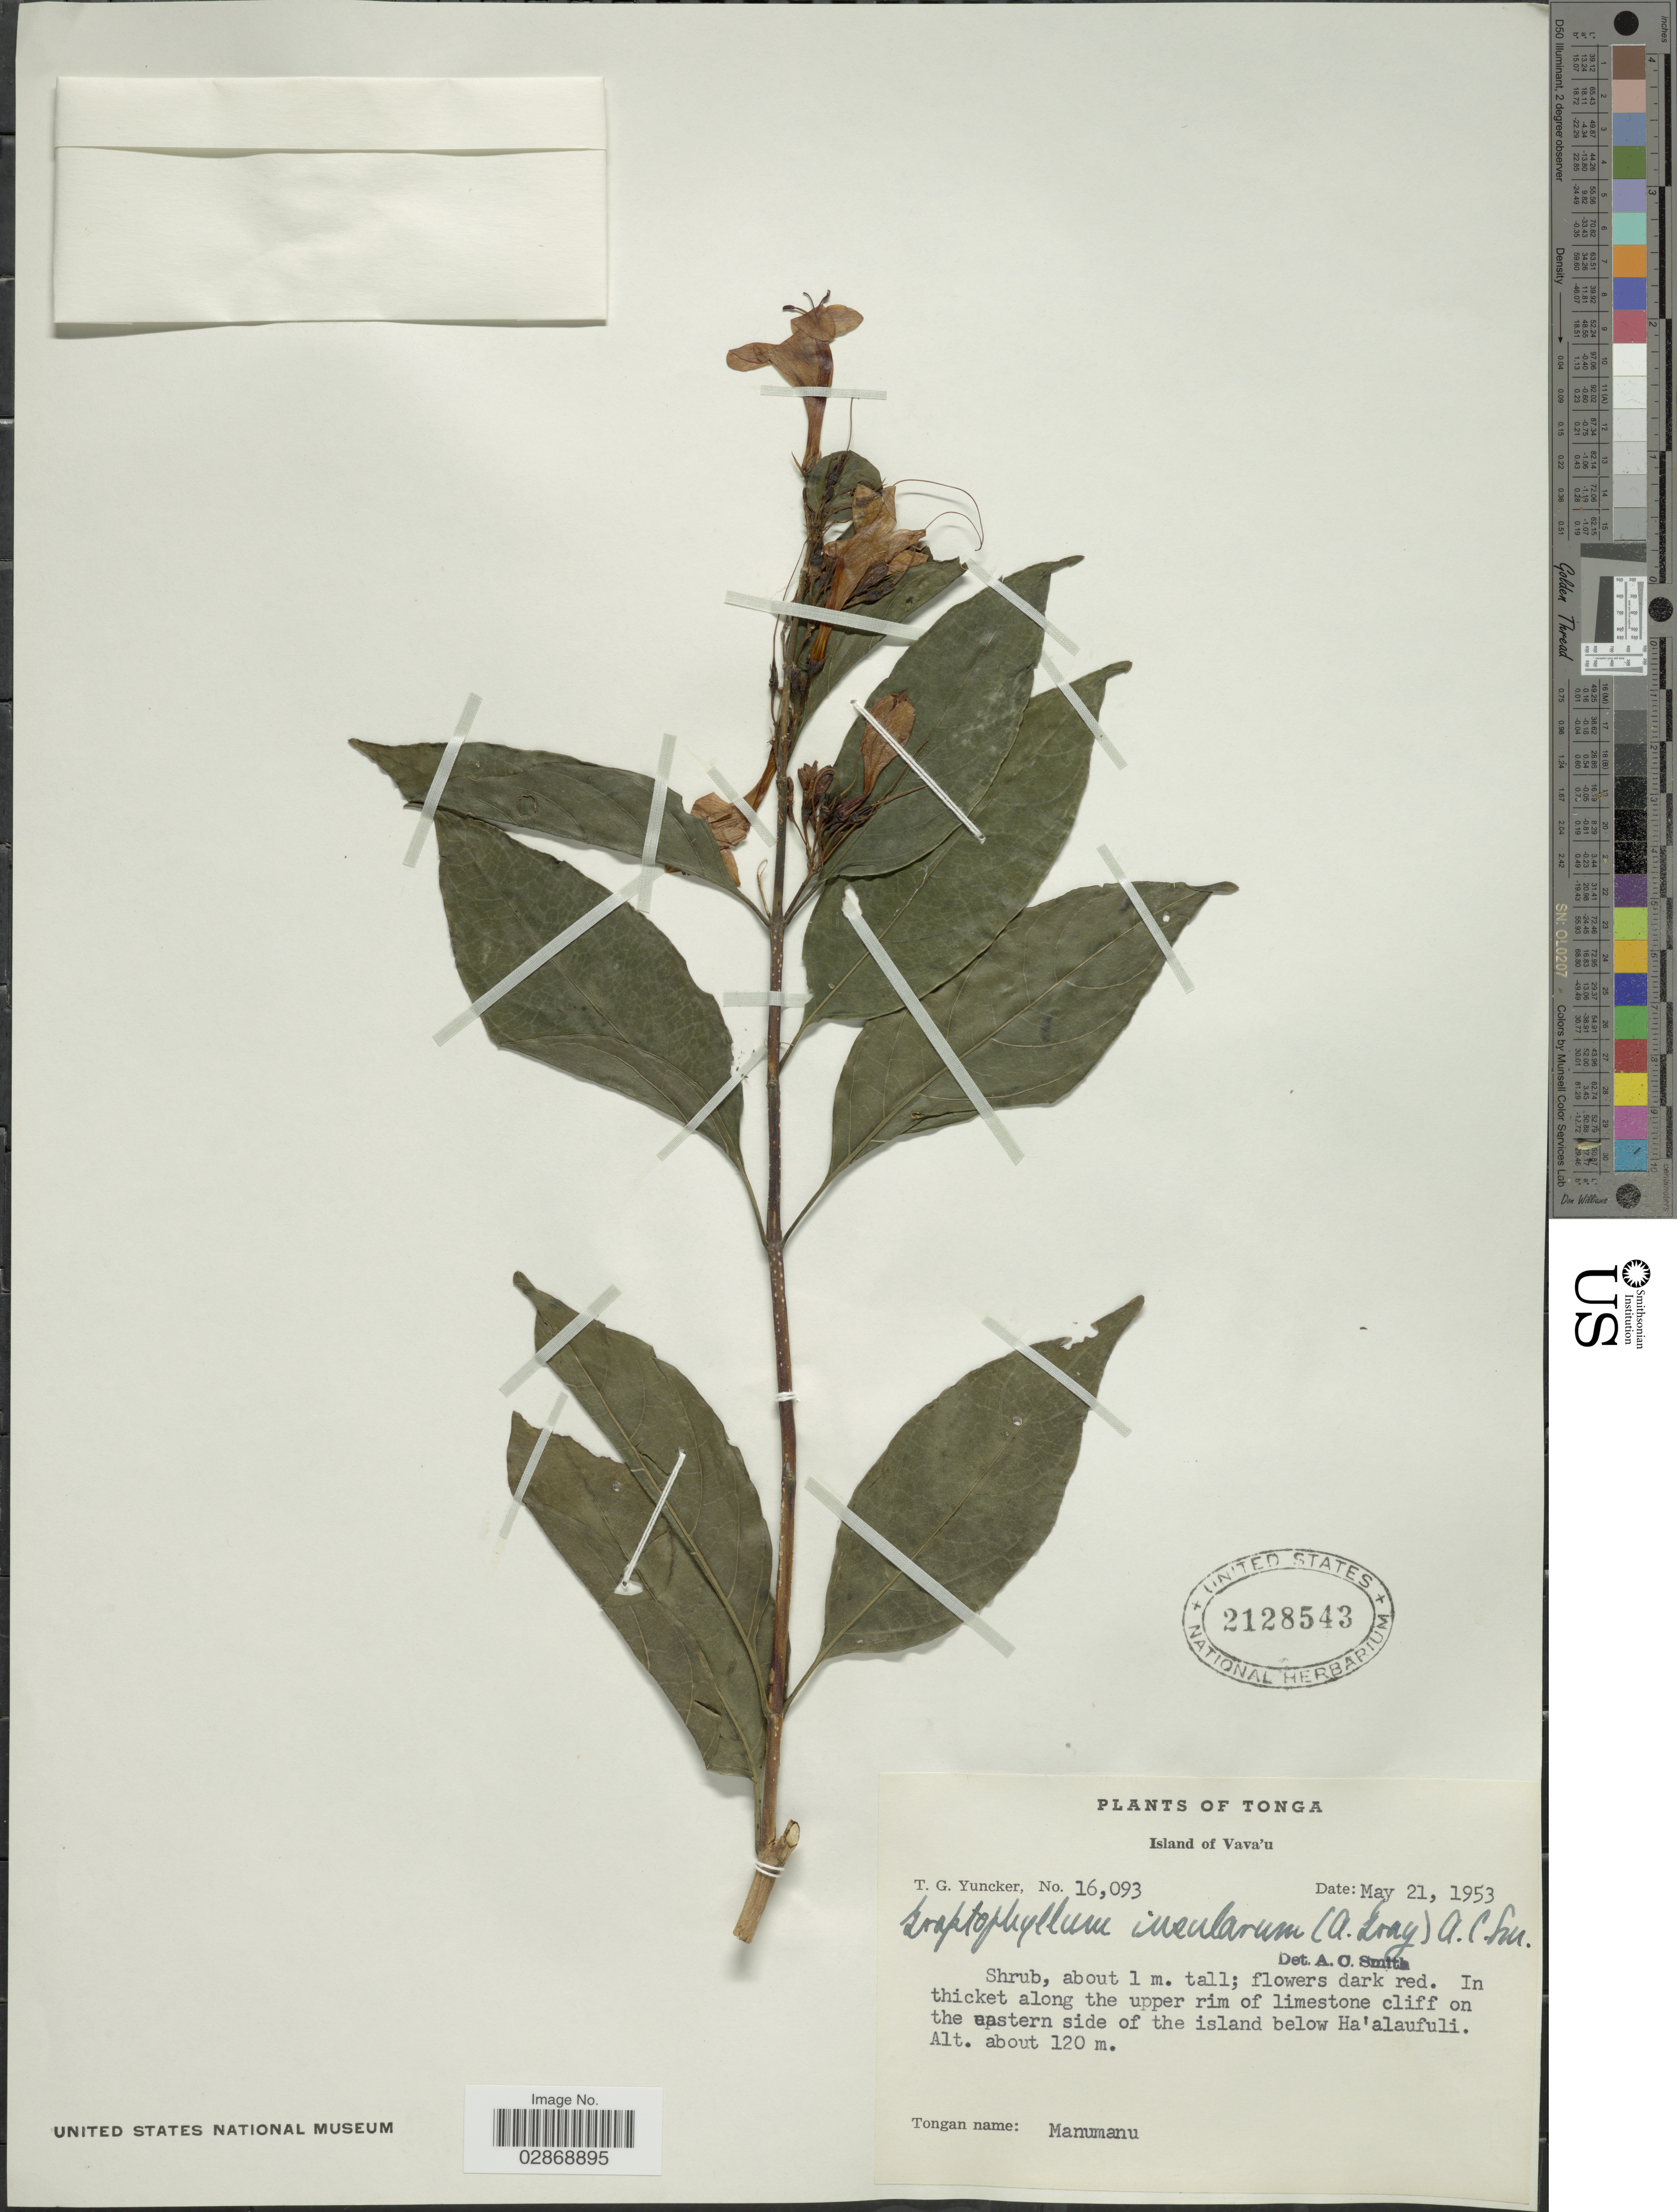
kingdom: Plantae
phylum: Tracheophyta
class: Magnoliopsida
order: Lamiales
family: Acanthaceae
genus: Graptophyllum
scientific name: Graptophyllum insularum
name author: (A. Gray) A.C. Sm.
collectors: T. G. Yuncker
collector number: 16093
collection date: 1953-05-21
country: Tonga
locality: Island of Vava'u. On the eastern side of the island below Ha'alaufuli.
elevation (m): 120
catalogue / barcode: US 2128543